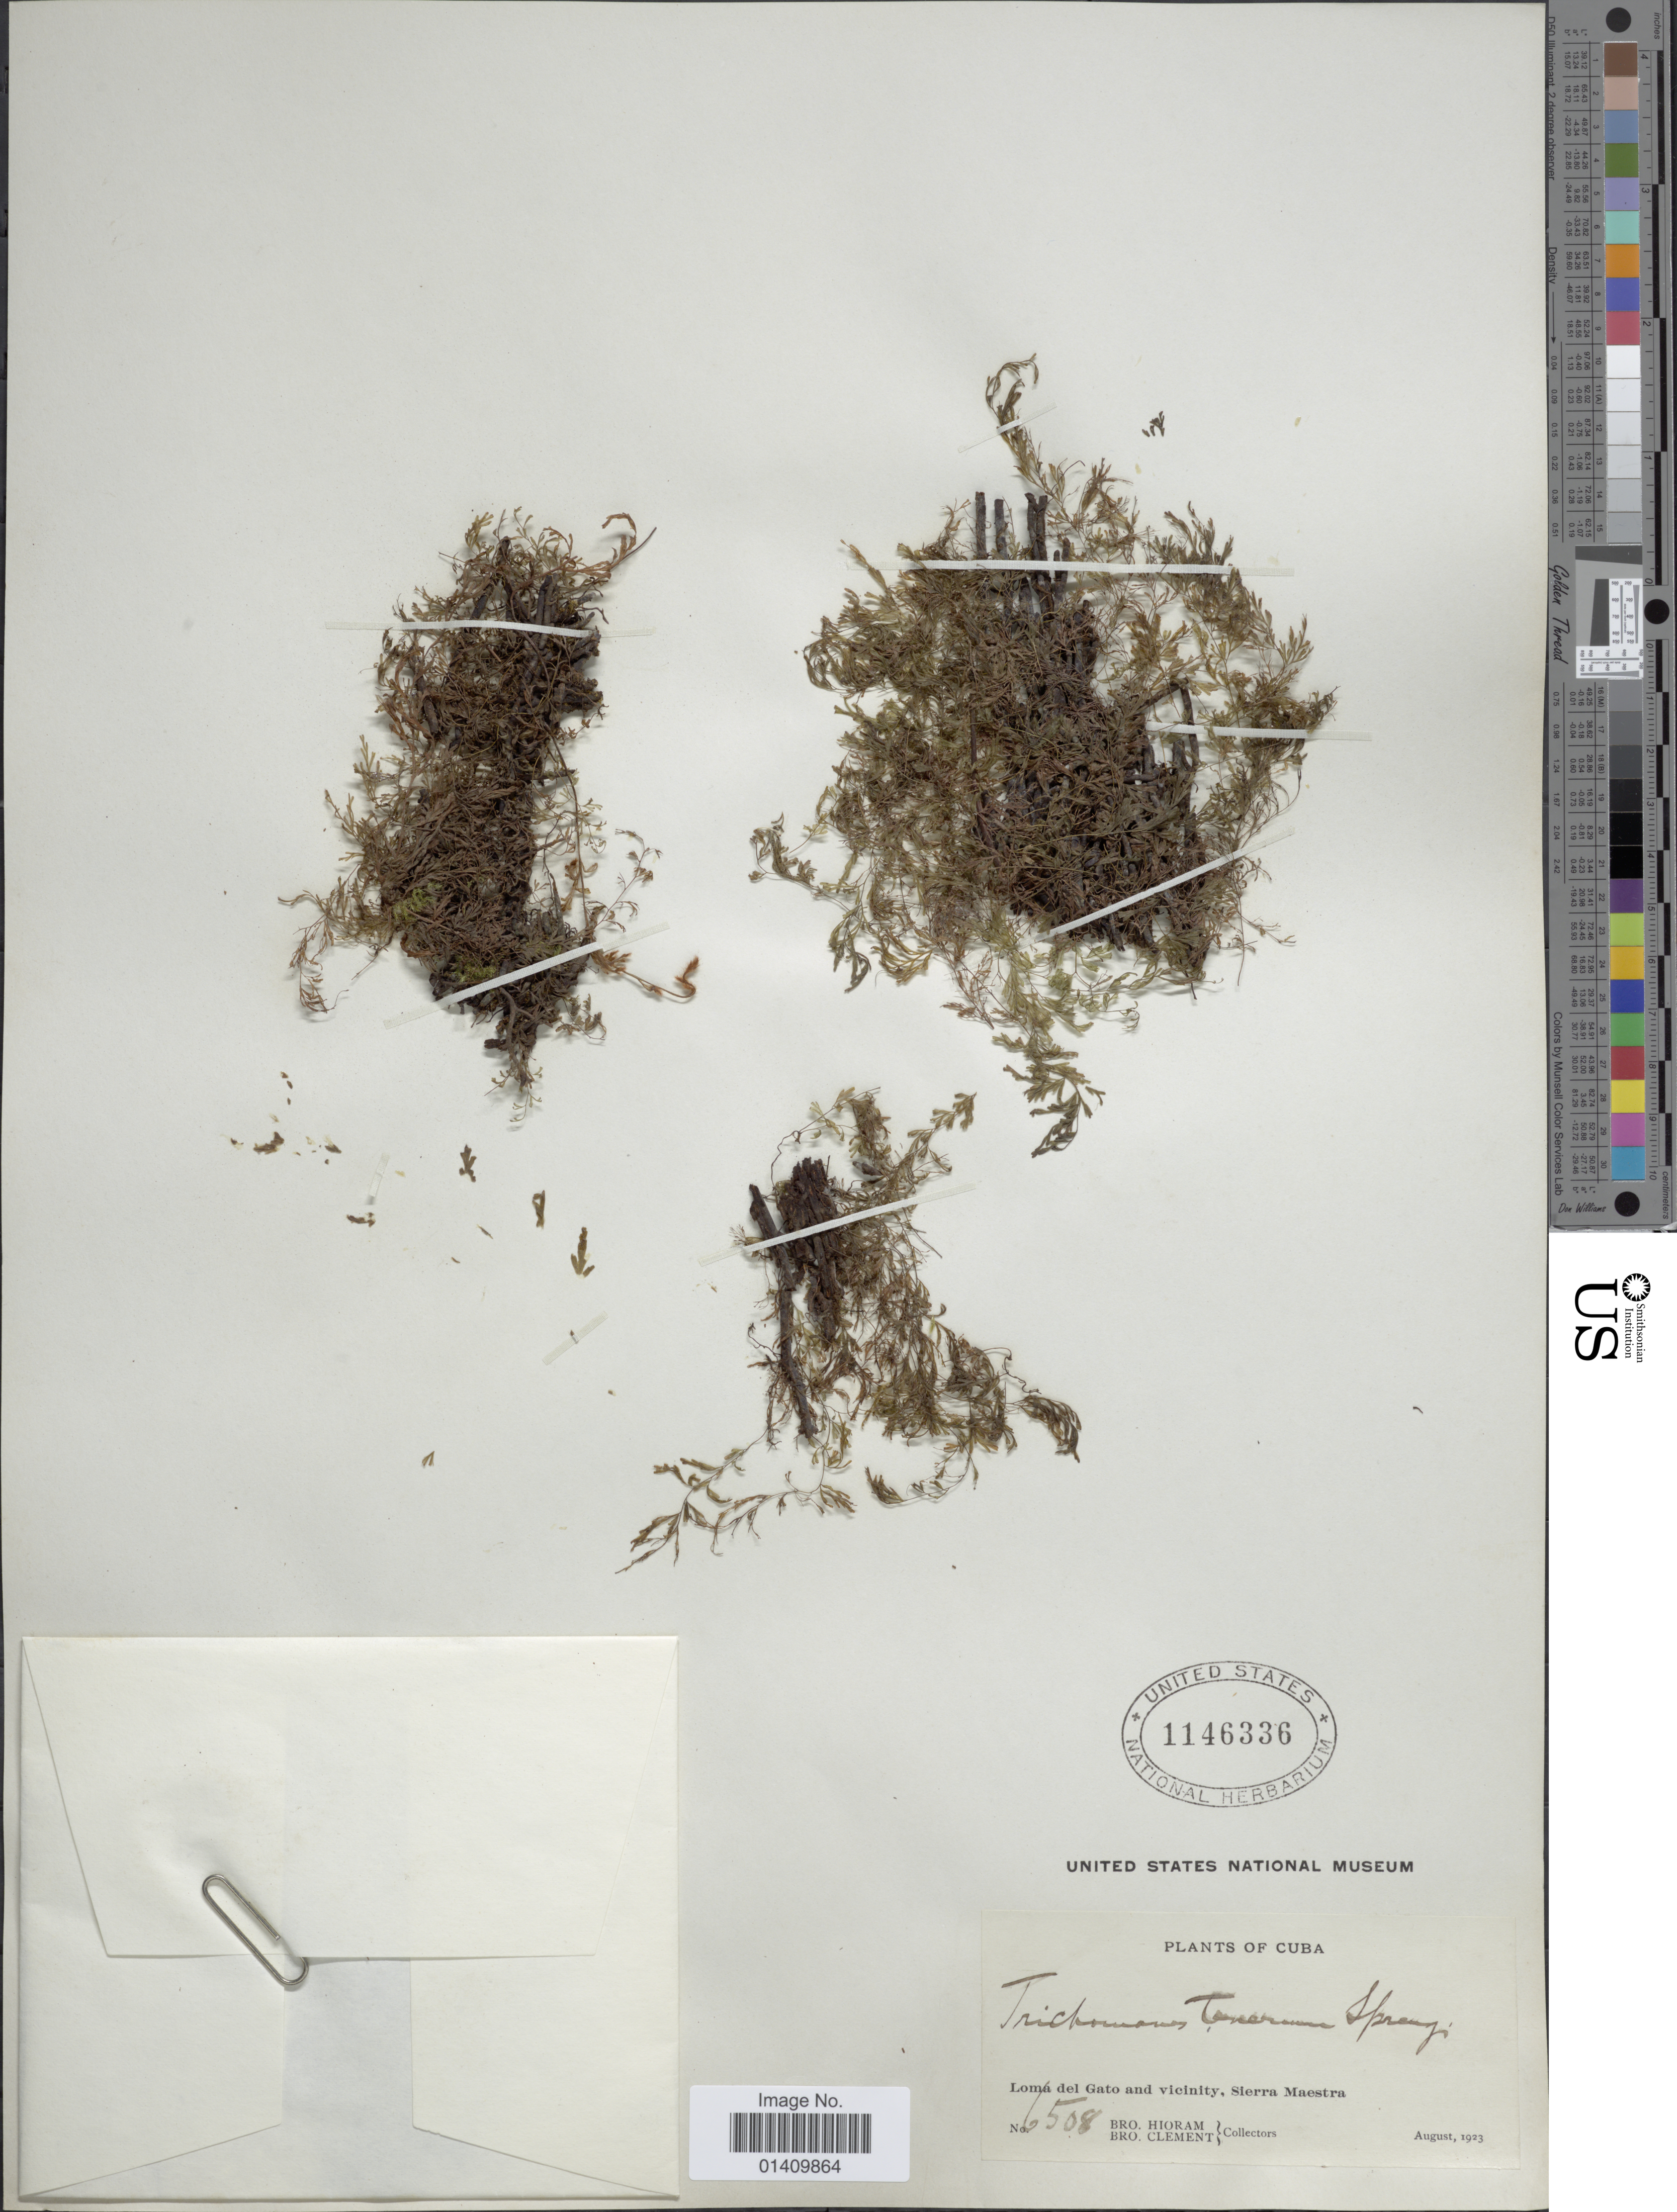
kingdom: Plantae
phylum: Tracheophyta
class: Polypodiopsida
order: Hymenophyllales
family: Hymenophyllaceae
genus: Polyphlebium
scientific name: Polyphlebium angustatum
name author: (Carmich.) Ebihara & Dubuisson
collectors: Bro. Hioram & B. Clement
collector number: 6508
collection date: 1923-08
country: Cuba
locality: Loma del Gato and vicinity Sierra Maestra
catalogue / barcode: US 1146336